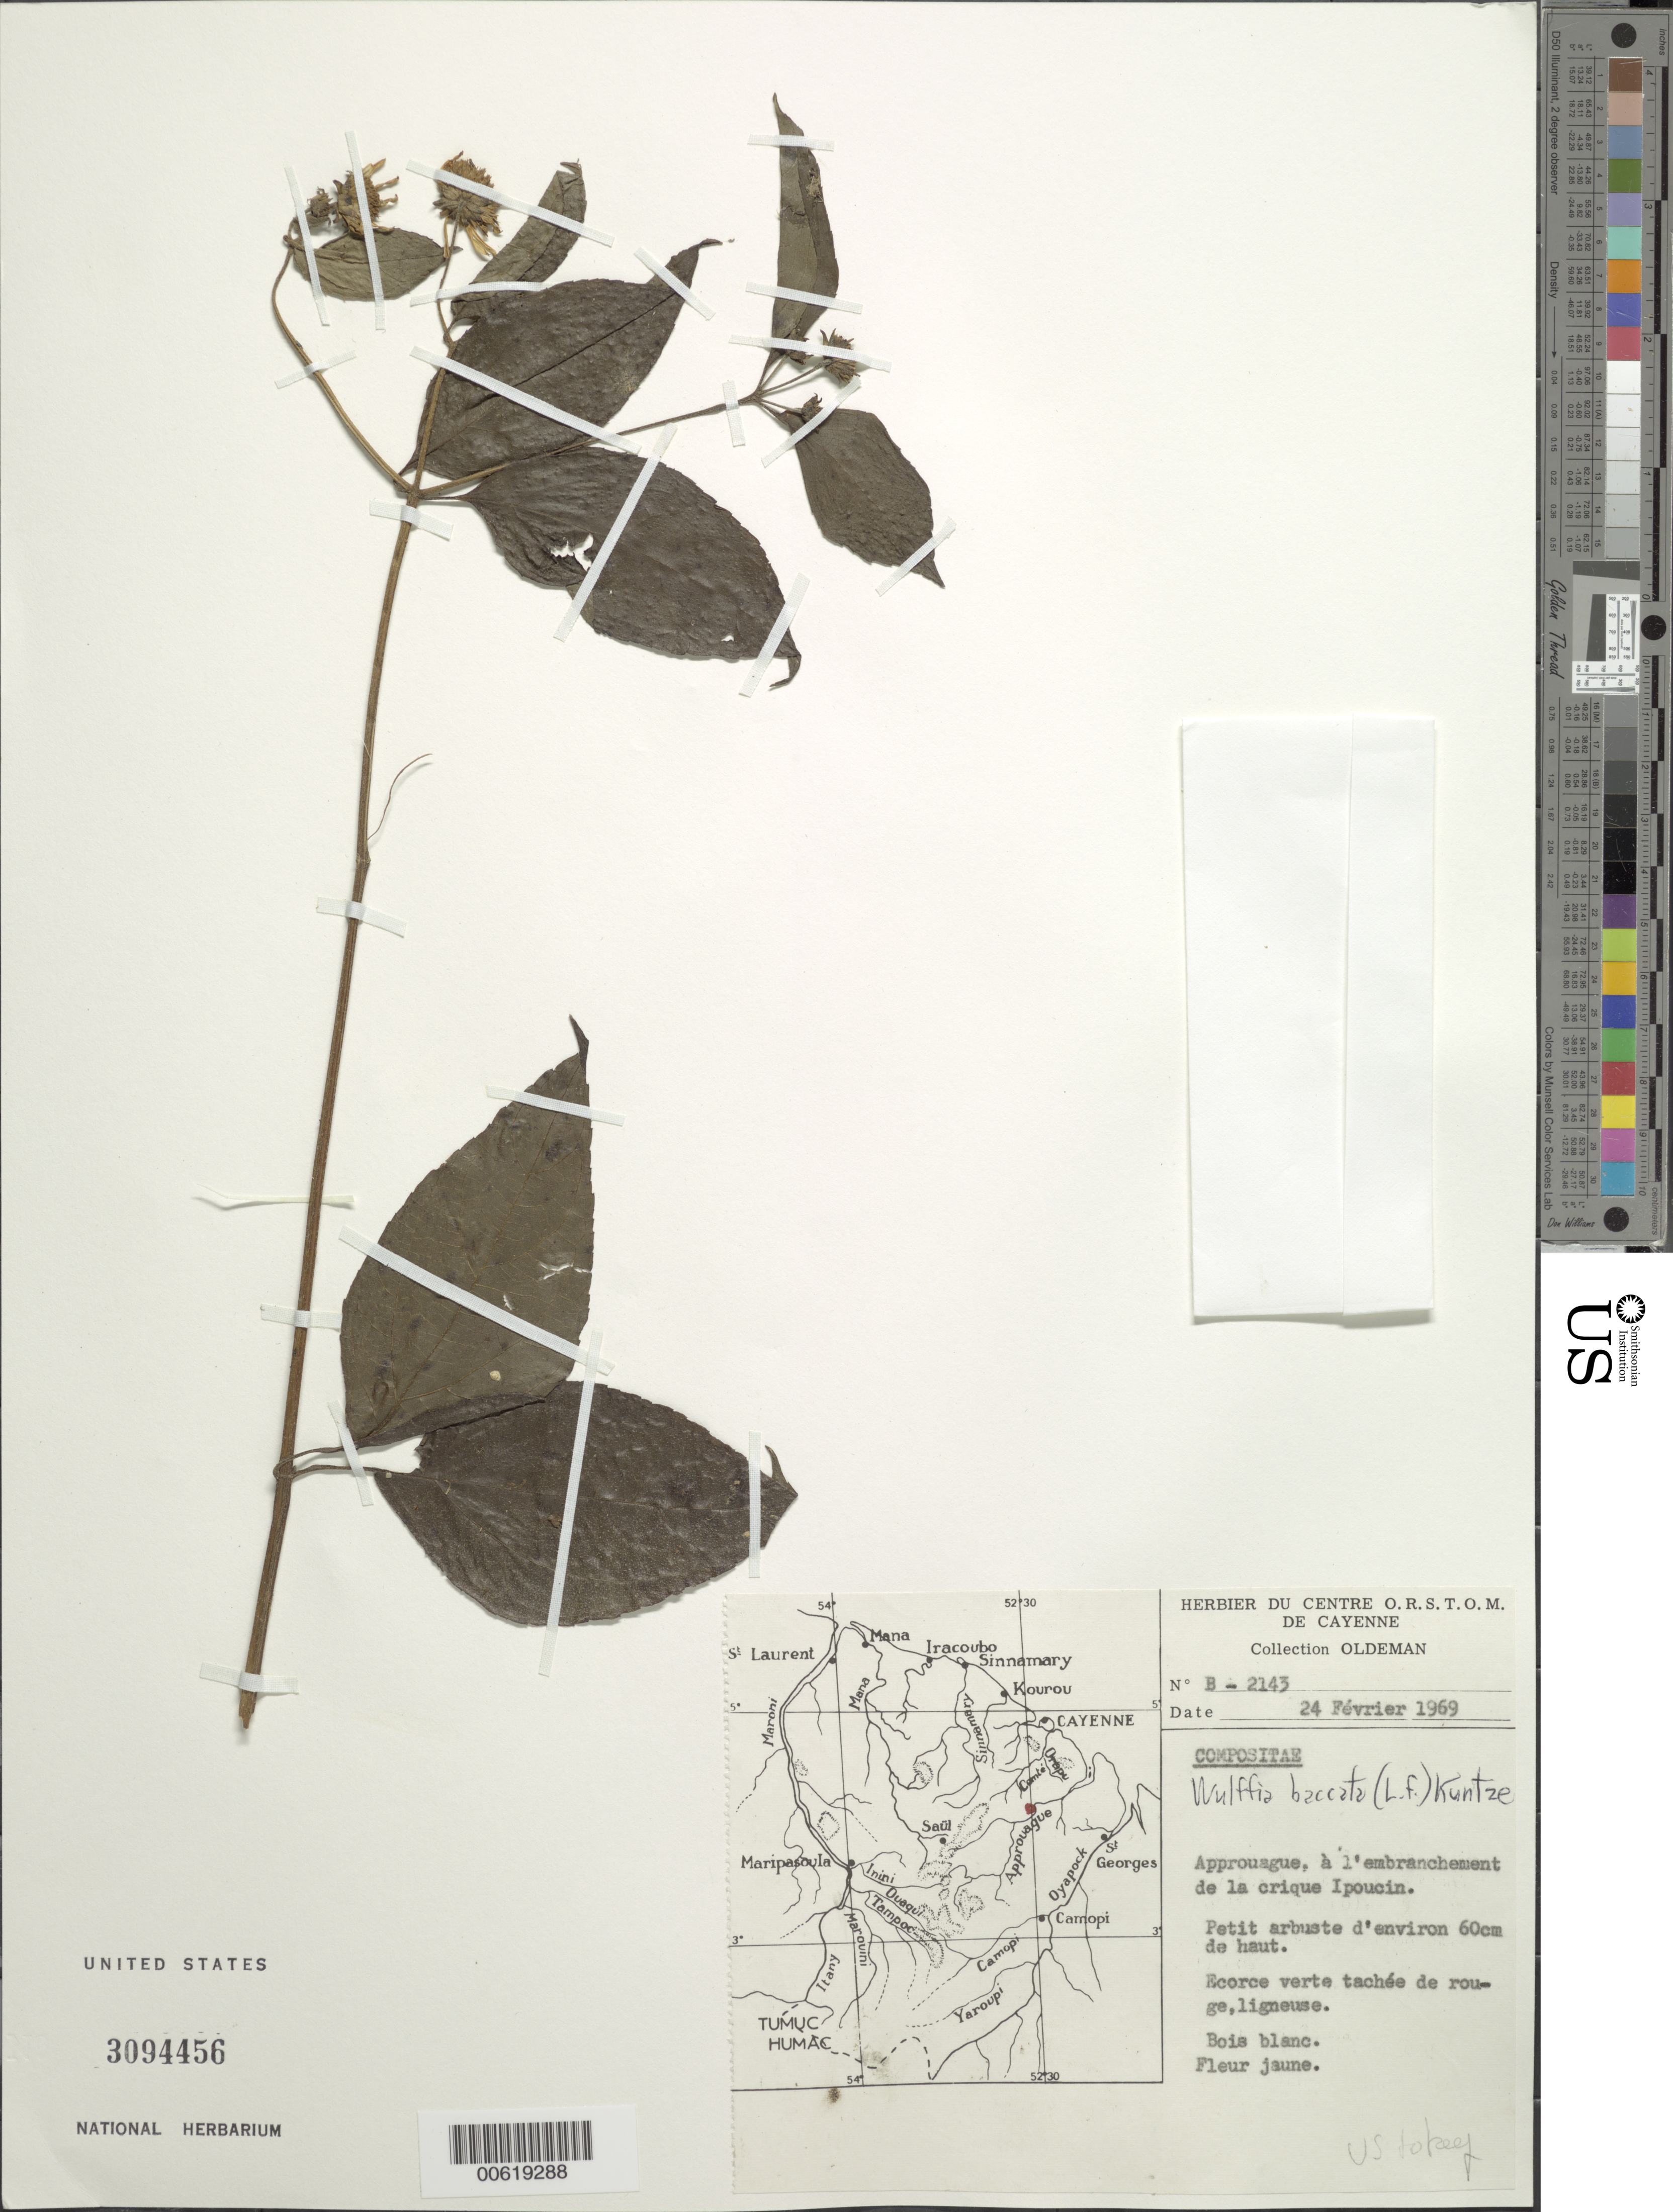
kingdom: Plantae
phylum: Tracheophyta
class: Magnoliopsida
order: Asterales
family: Asteraceae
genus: Wulffia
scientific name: Wulffia baccata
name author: (L. f.) Kuntze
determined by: Robinson, Harold E., (US)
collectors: R. Oldeman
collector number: B 2143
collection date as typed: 24-Feb-69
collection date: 1969-02-24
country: French Guiana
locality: Crique Ipoucin, Approuague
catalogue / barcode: US 3094456